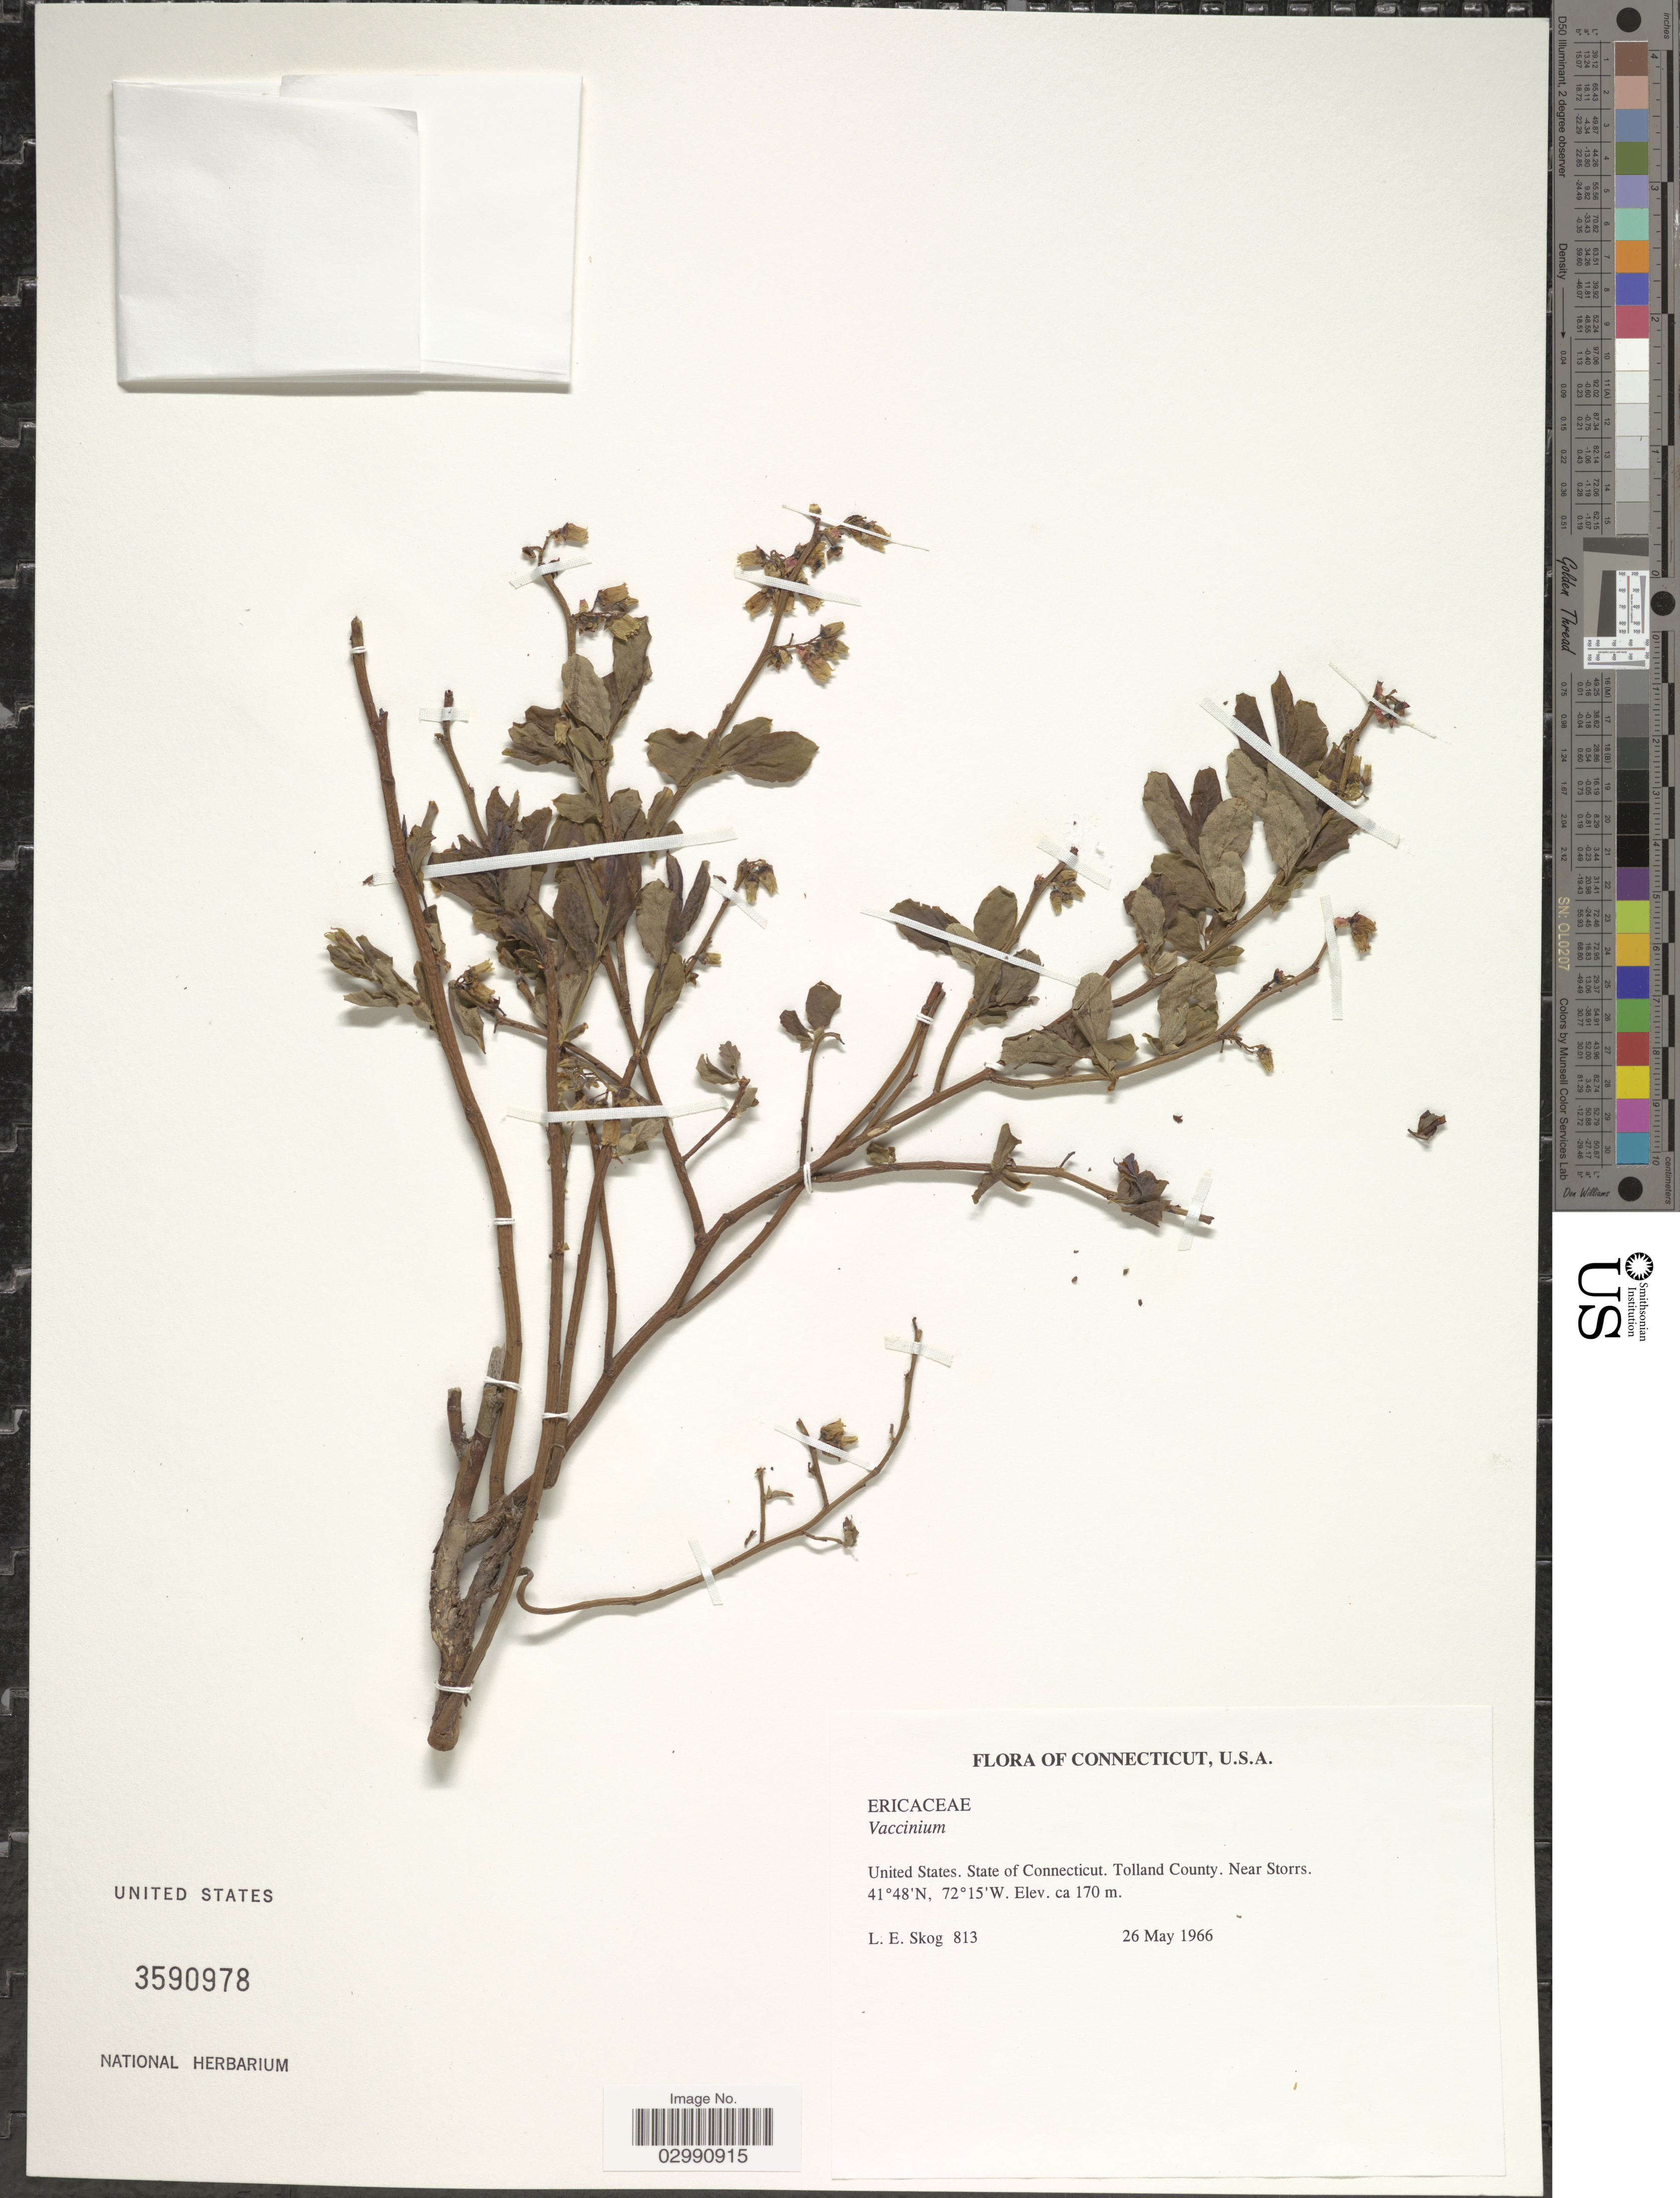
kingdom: Plantae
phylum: Tracheophyta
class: Magnoliopsida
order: Ericales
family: Ericaceae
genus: Vaccinium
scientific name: Vaccinium sp.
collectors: L. E. Skog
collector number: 813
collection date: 1966-05-26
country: United States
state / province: Connecticut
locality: Tolland County. Near Storrs.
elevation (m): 170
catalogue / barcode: US 3590978